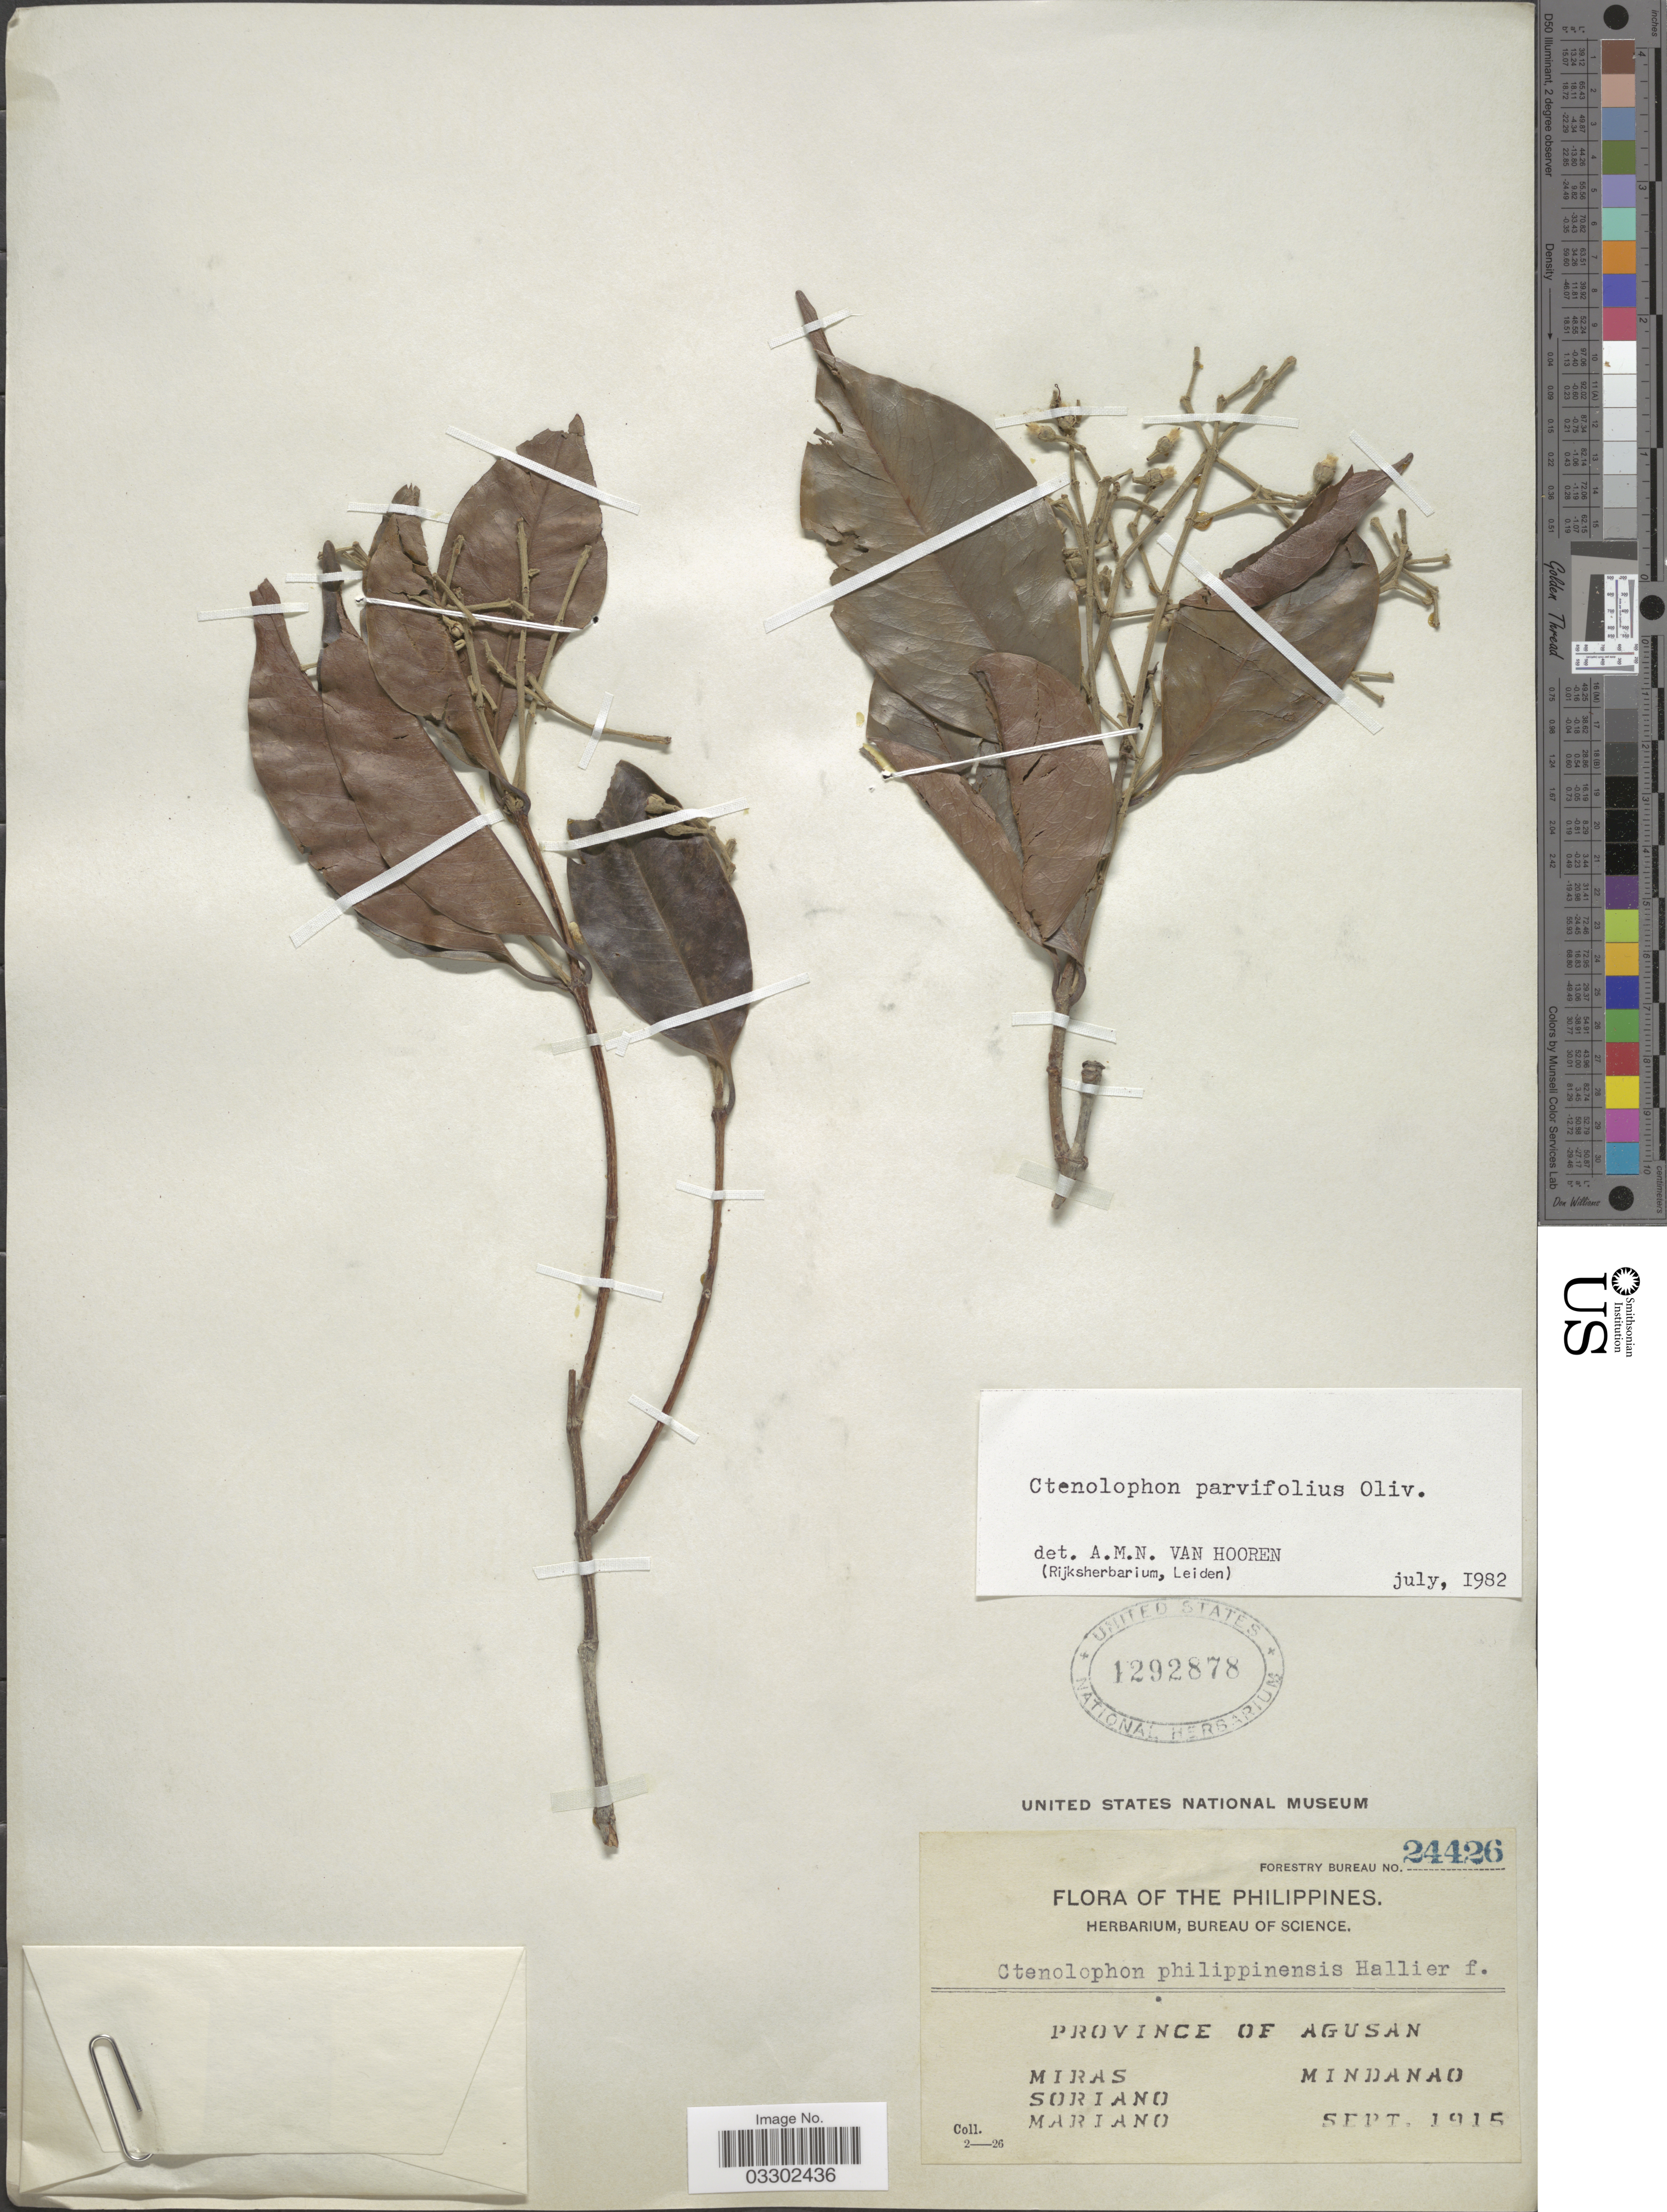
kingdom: Plantae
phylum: Tracheophyta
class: Magnoliopsida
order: Malpighiales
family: Ctenolophonaceae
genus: Ctenolophon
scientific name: Ctenolophon parvifolius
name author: Oliv.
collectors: Miras, -. Soriano & -. Mariano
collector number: Forestry Bureau 24426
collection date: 1915-09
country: Philippines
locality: Province of Agusan, Mindanao.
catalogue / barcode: US 1292878